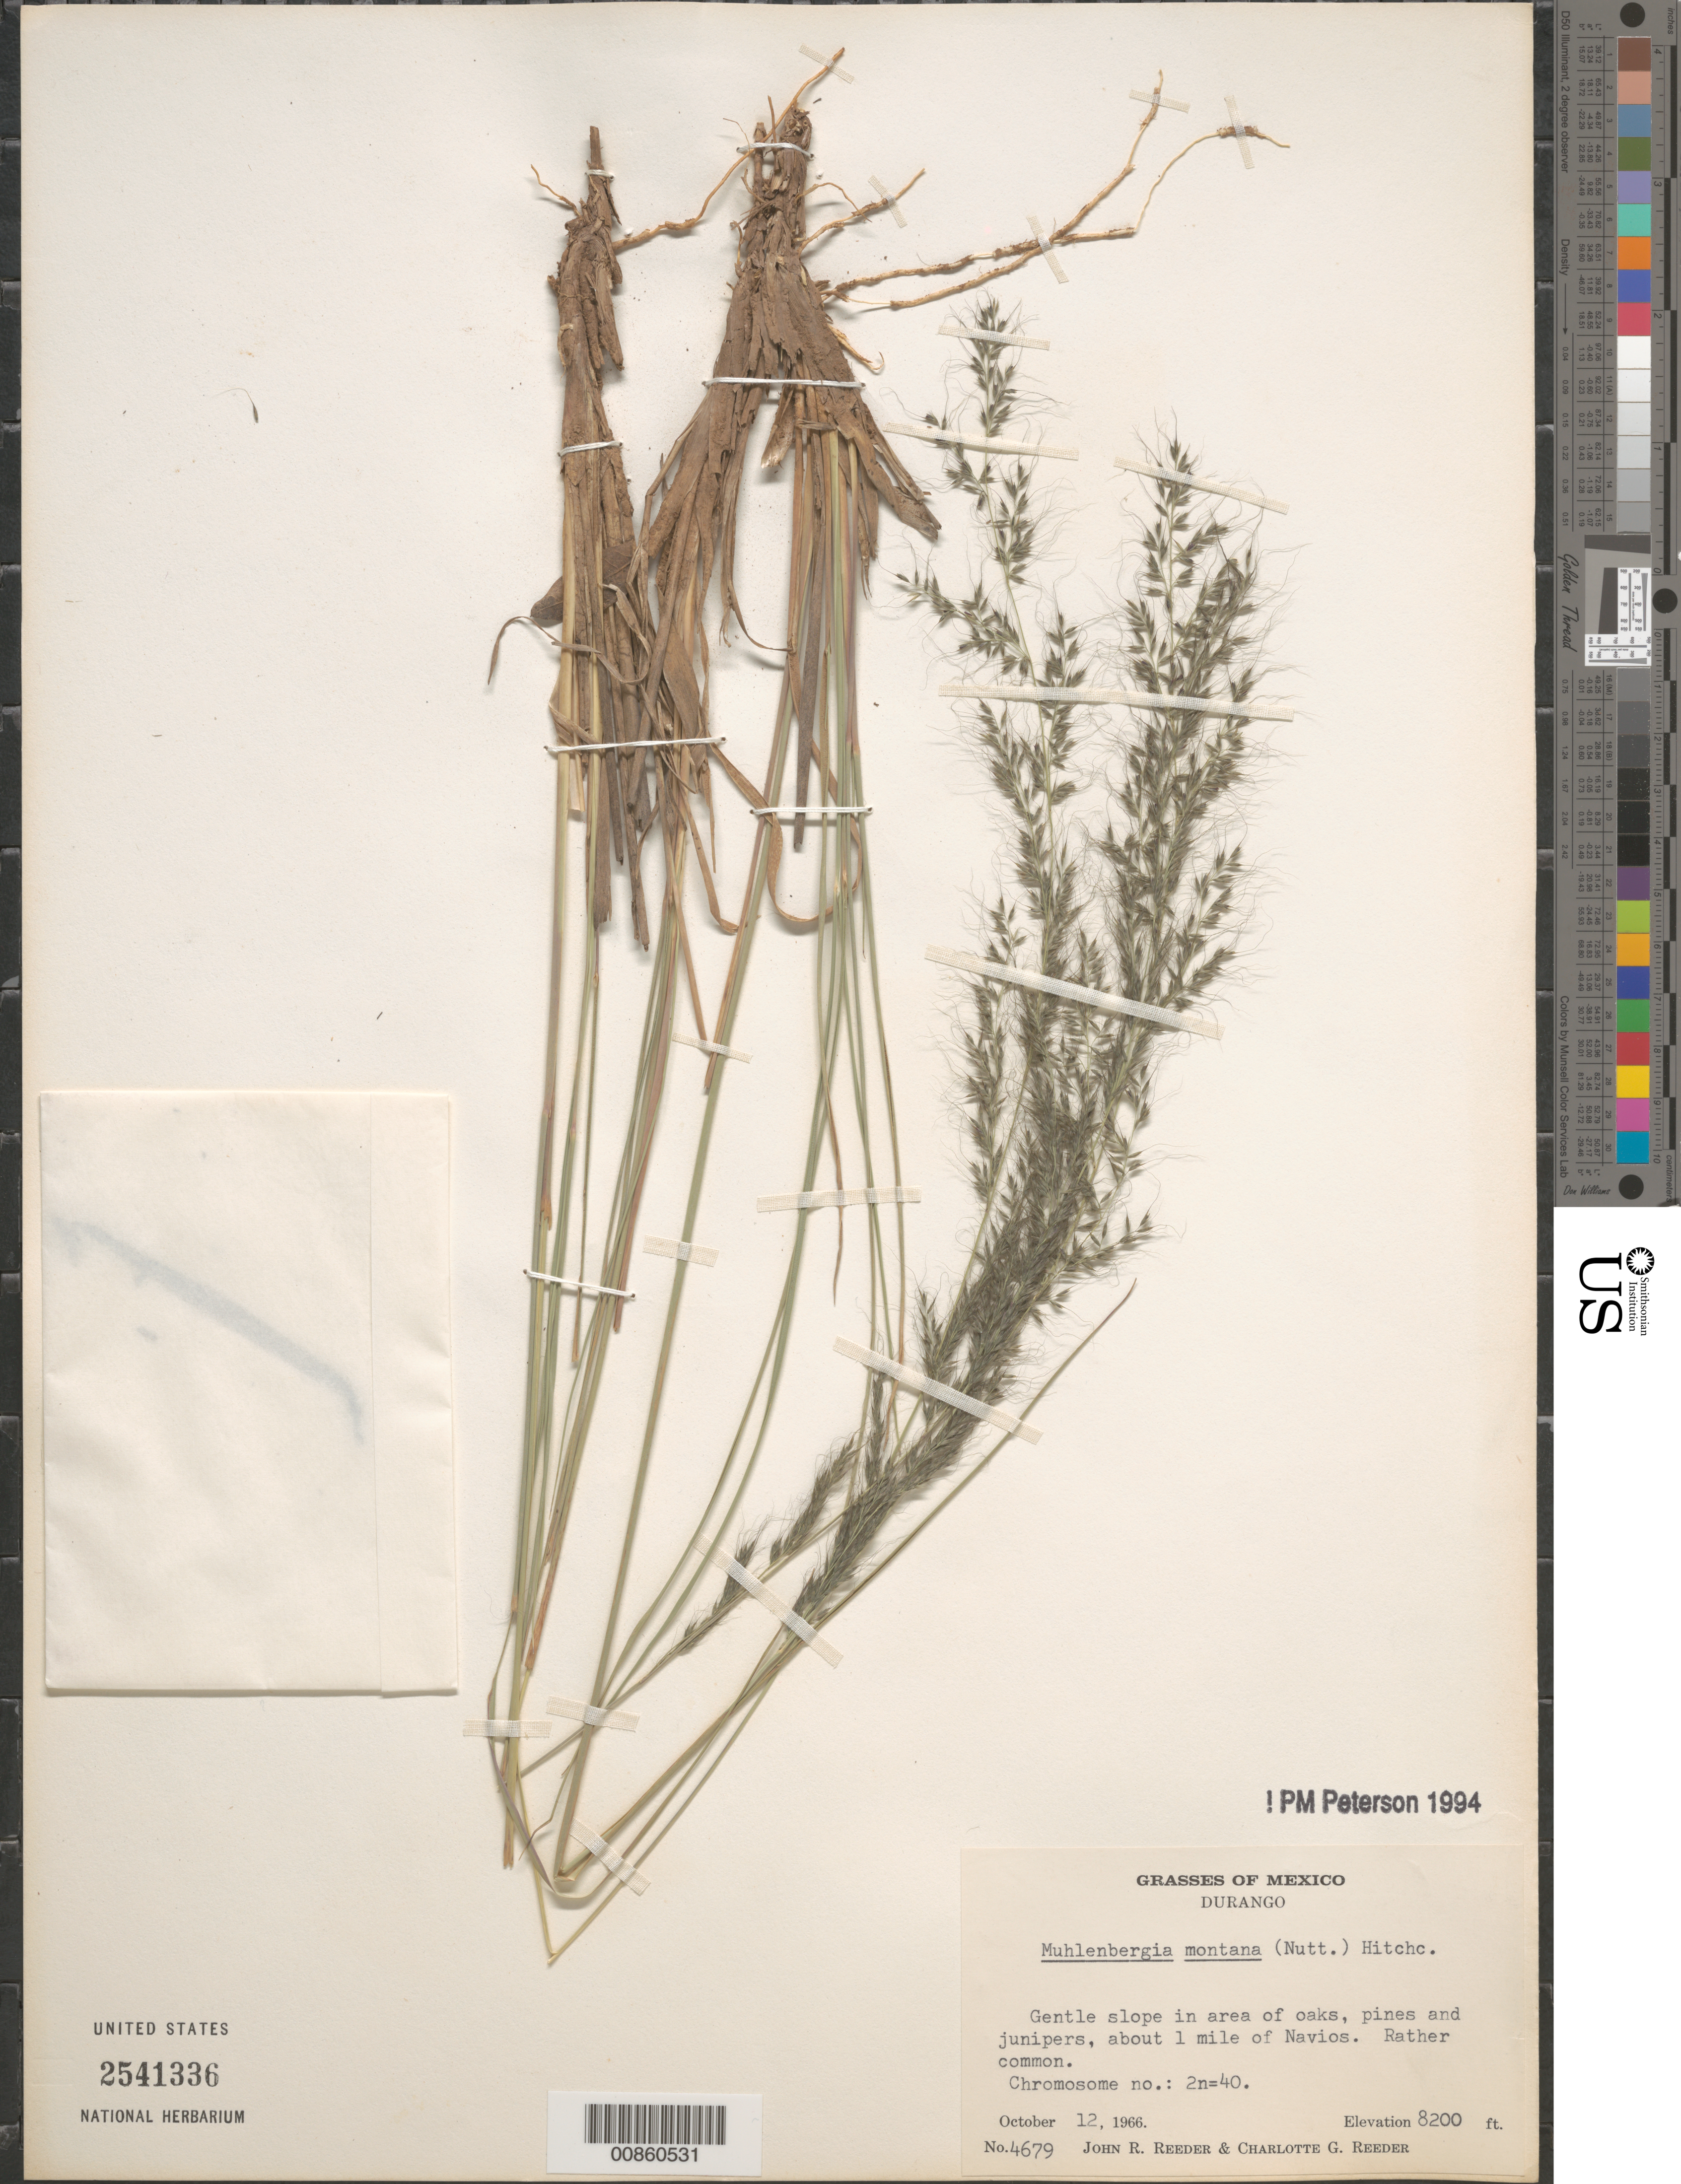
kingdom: Plantae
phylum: Tracheophyta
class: Liliopsida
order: Poales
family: Poaceae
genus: Muhlenbergia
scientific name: Muhlenbergia montana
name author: (Nutt.) Hitchc.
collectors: J. R. Reeder & C. G. Reeder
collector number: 4679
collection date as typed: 12 Oct 1966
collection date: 1966-10-12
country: Mexico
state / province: Durango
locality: ca. 1 mi of Navios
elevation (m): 2499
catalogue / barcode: US 2541336